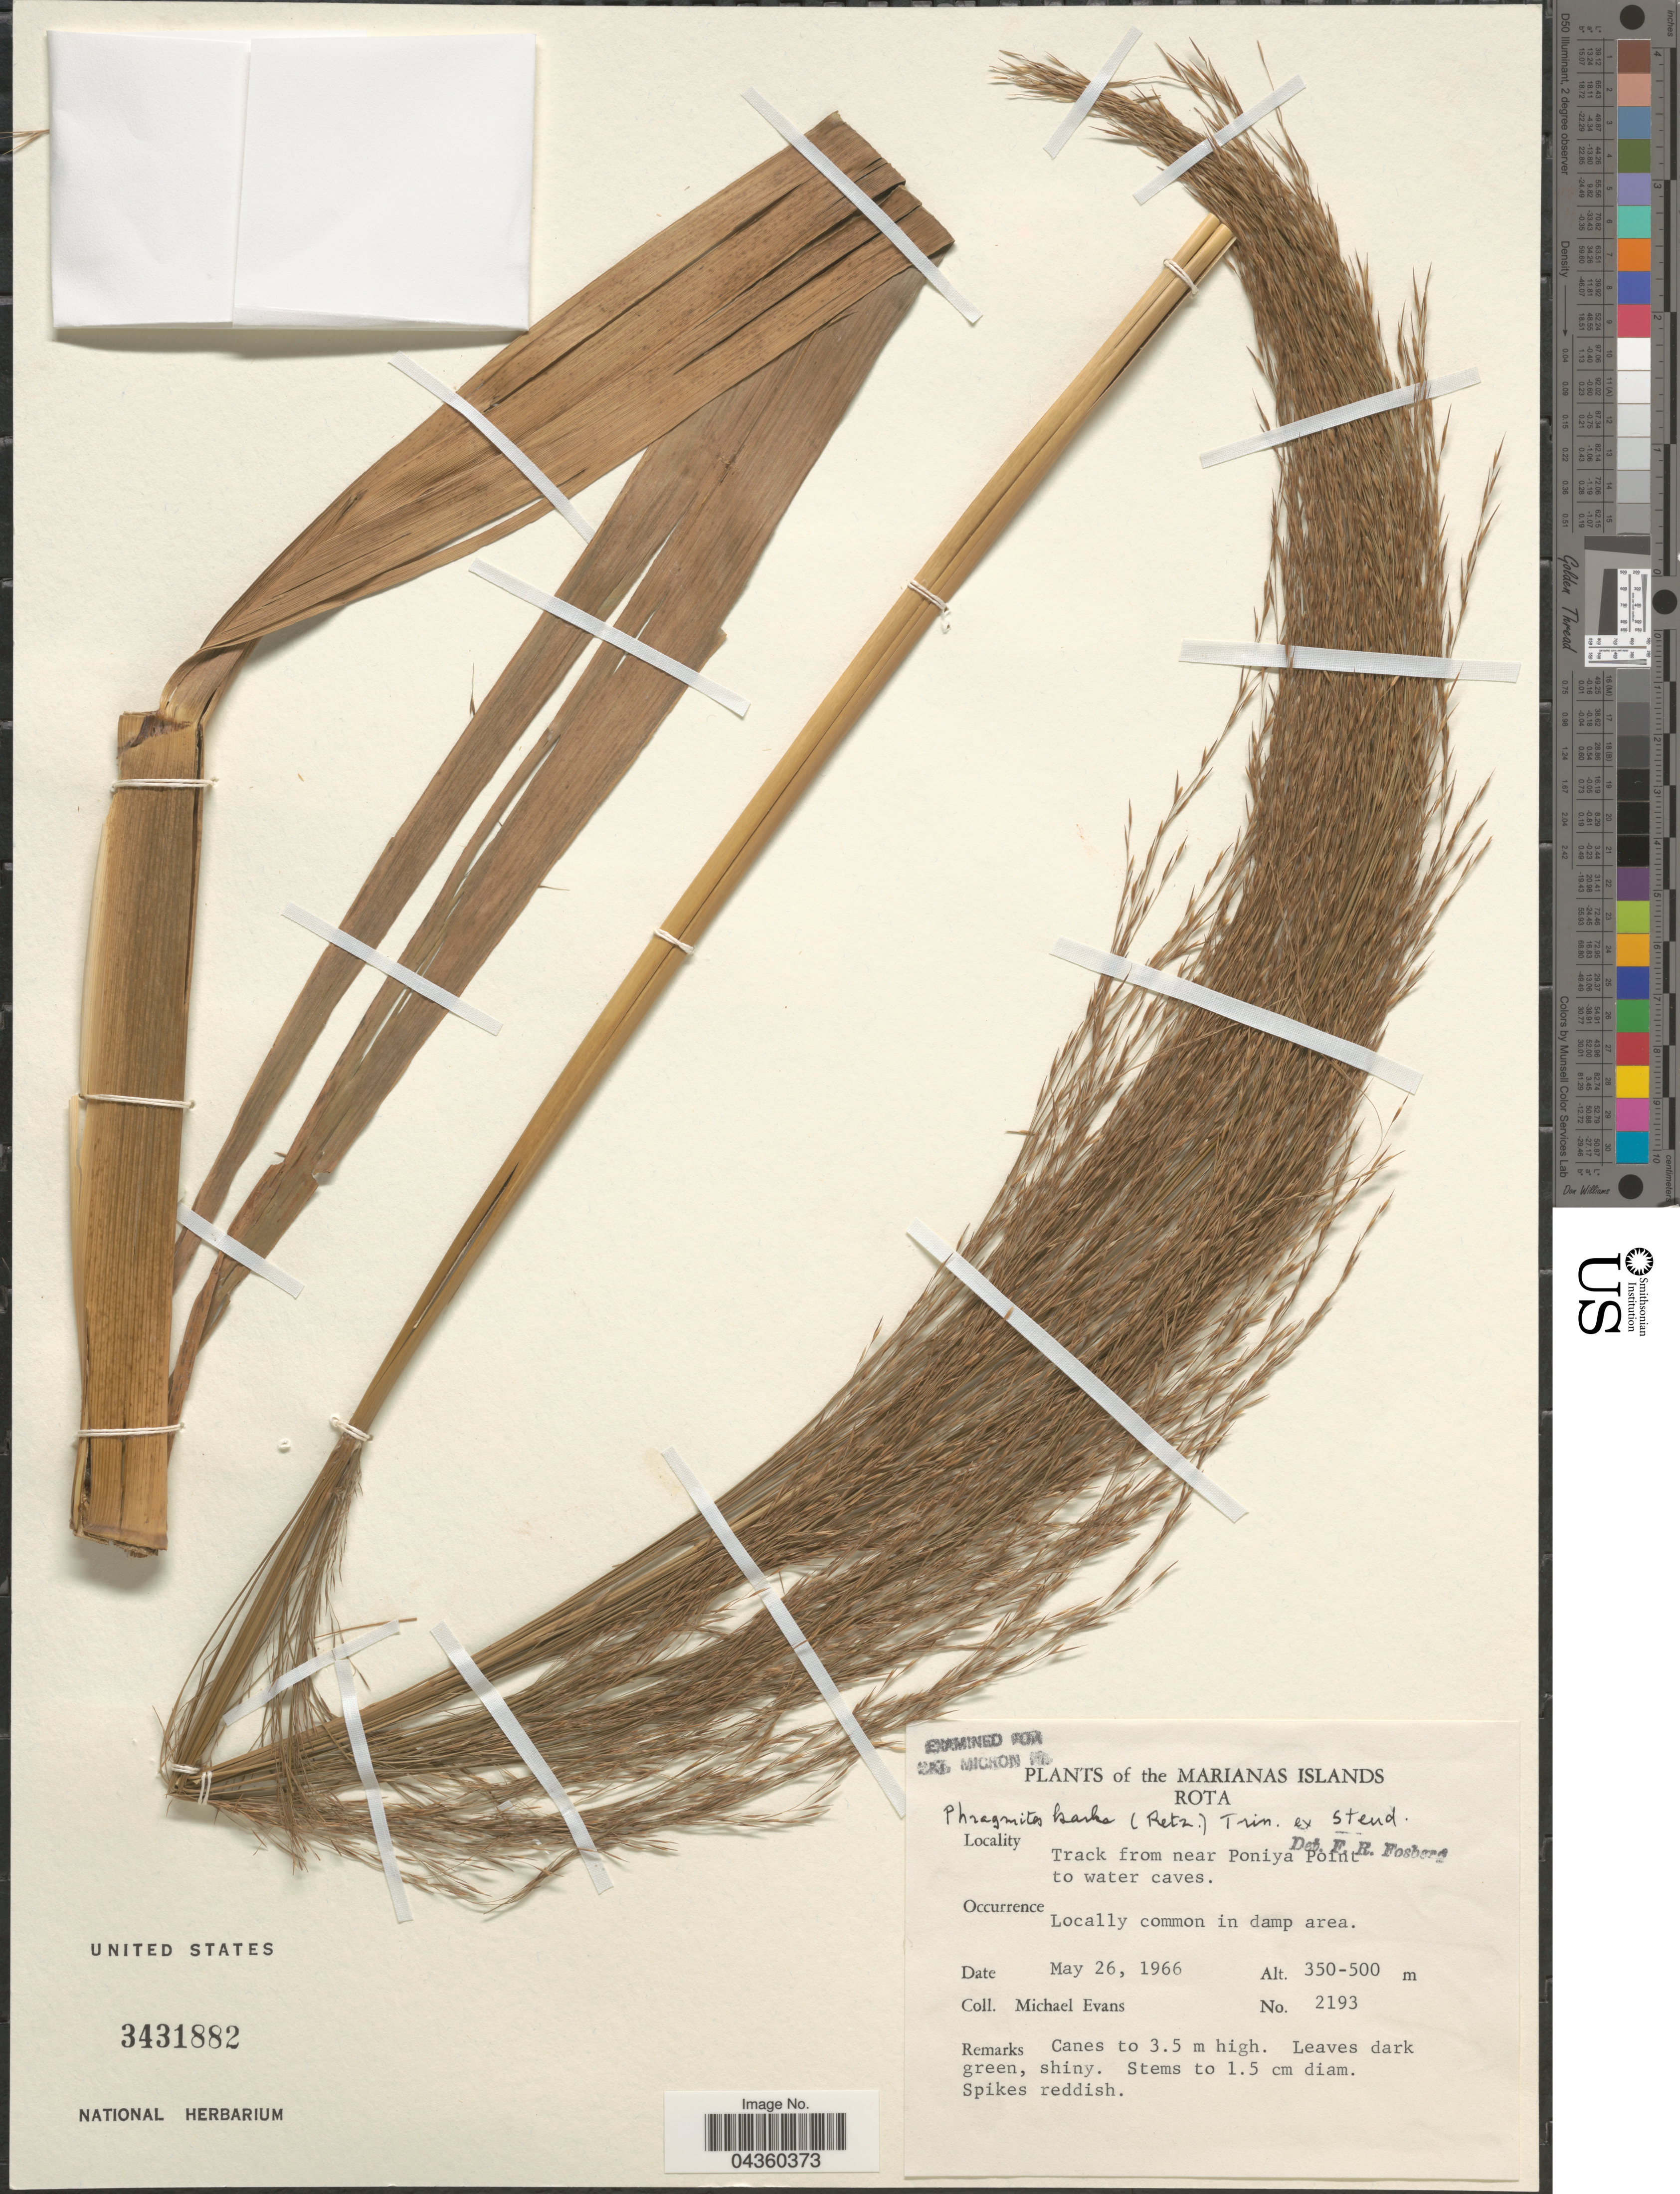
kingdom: Plantae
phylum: Tracheophyta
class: Liliopsida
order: Poales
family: Poaceae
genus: Phragmites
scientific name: Phragmites karka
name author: (Retz.) Trin. ex Steud.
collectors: M. Evans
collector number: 2193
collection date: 1966-05-26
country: Northern Mariana Islands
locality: The Marianas Islands. Rota. Track from near Poniya Point to water caves.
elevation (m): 107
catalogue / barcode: US 3431882